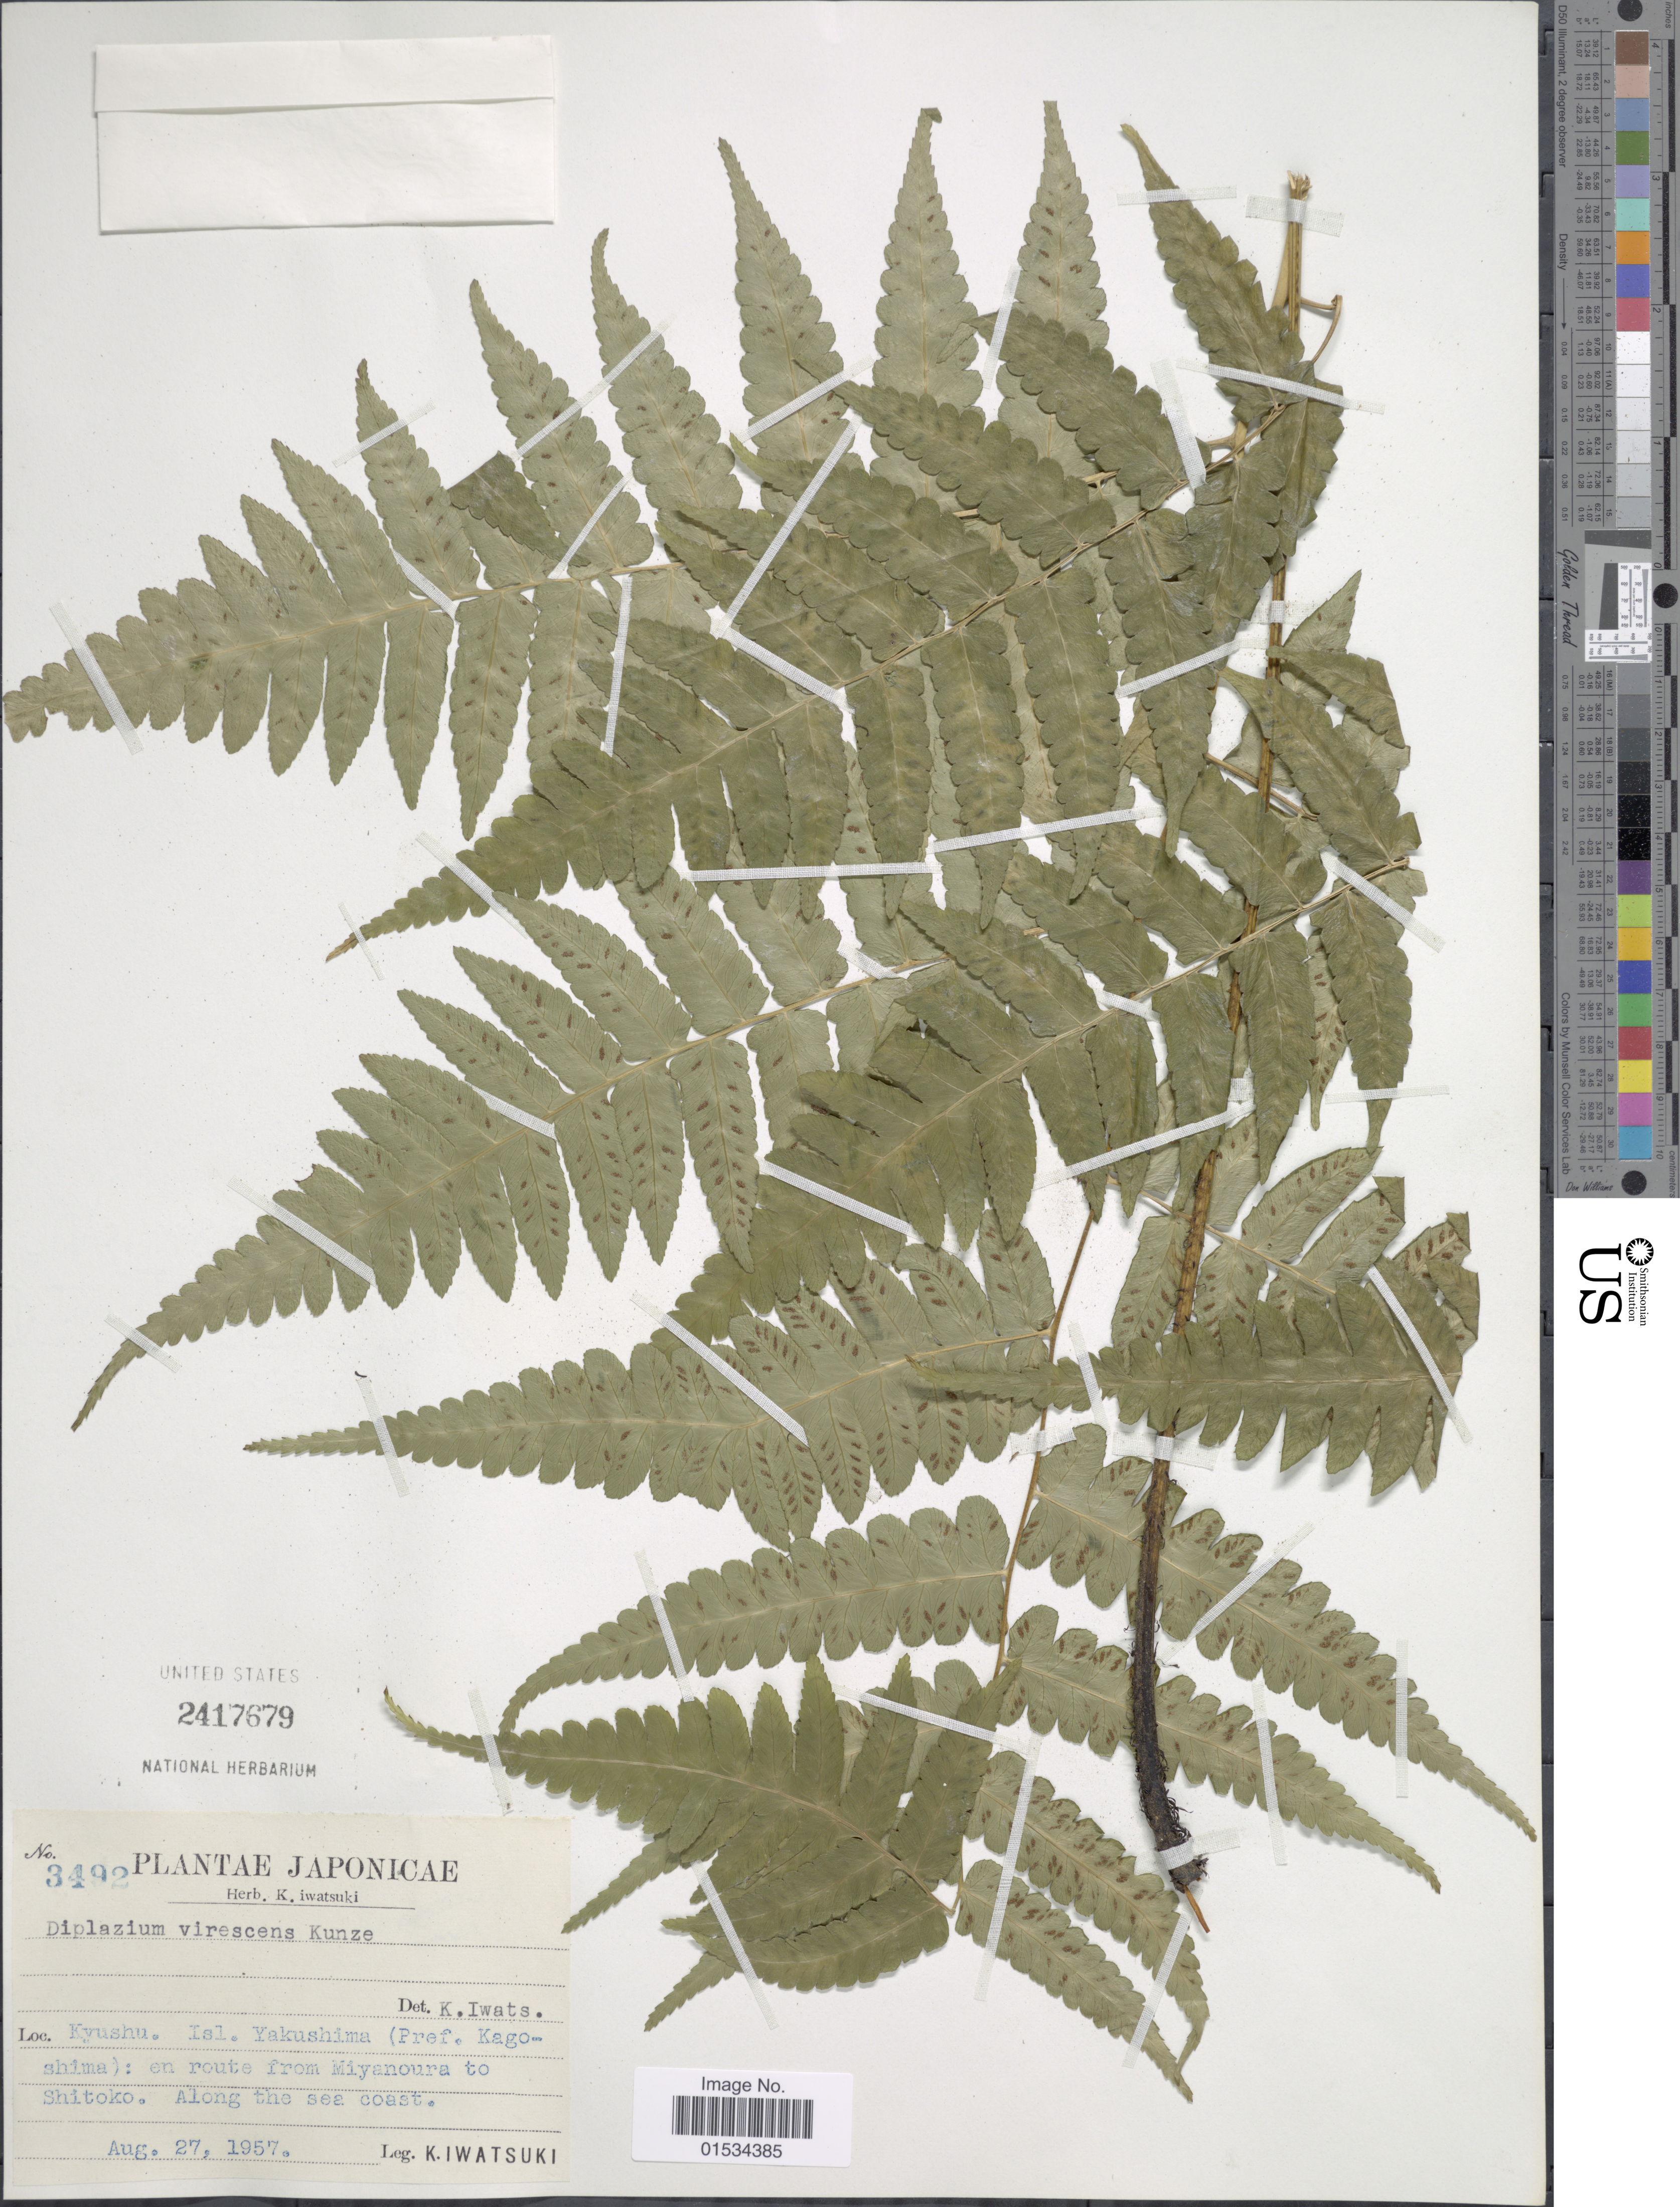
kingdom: Plantae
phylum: Tracheophyta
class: Polypodiopsida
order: Polypodiales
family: Athyriaceae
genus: Diplazium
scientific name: Diplazium virescens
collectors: K. Iwatsuki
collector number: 3492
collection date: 1957-08-27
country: Japan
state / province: Kagosima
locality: Kyushu. Isl. Yakushima: en route from Miyanoura to Shitoko, Along the sea coast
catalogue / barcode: US 2417679